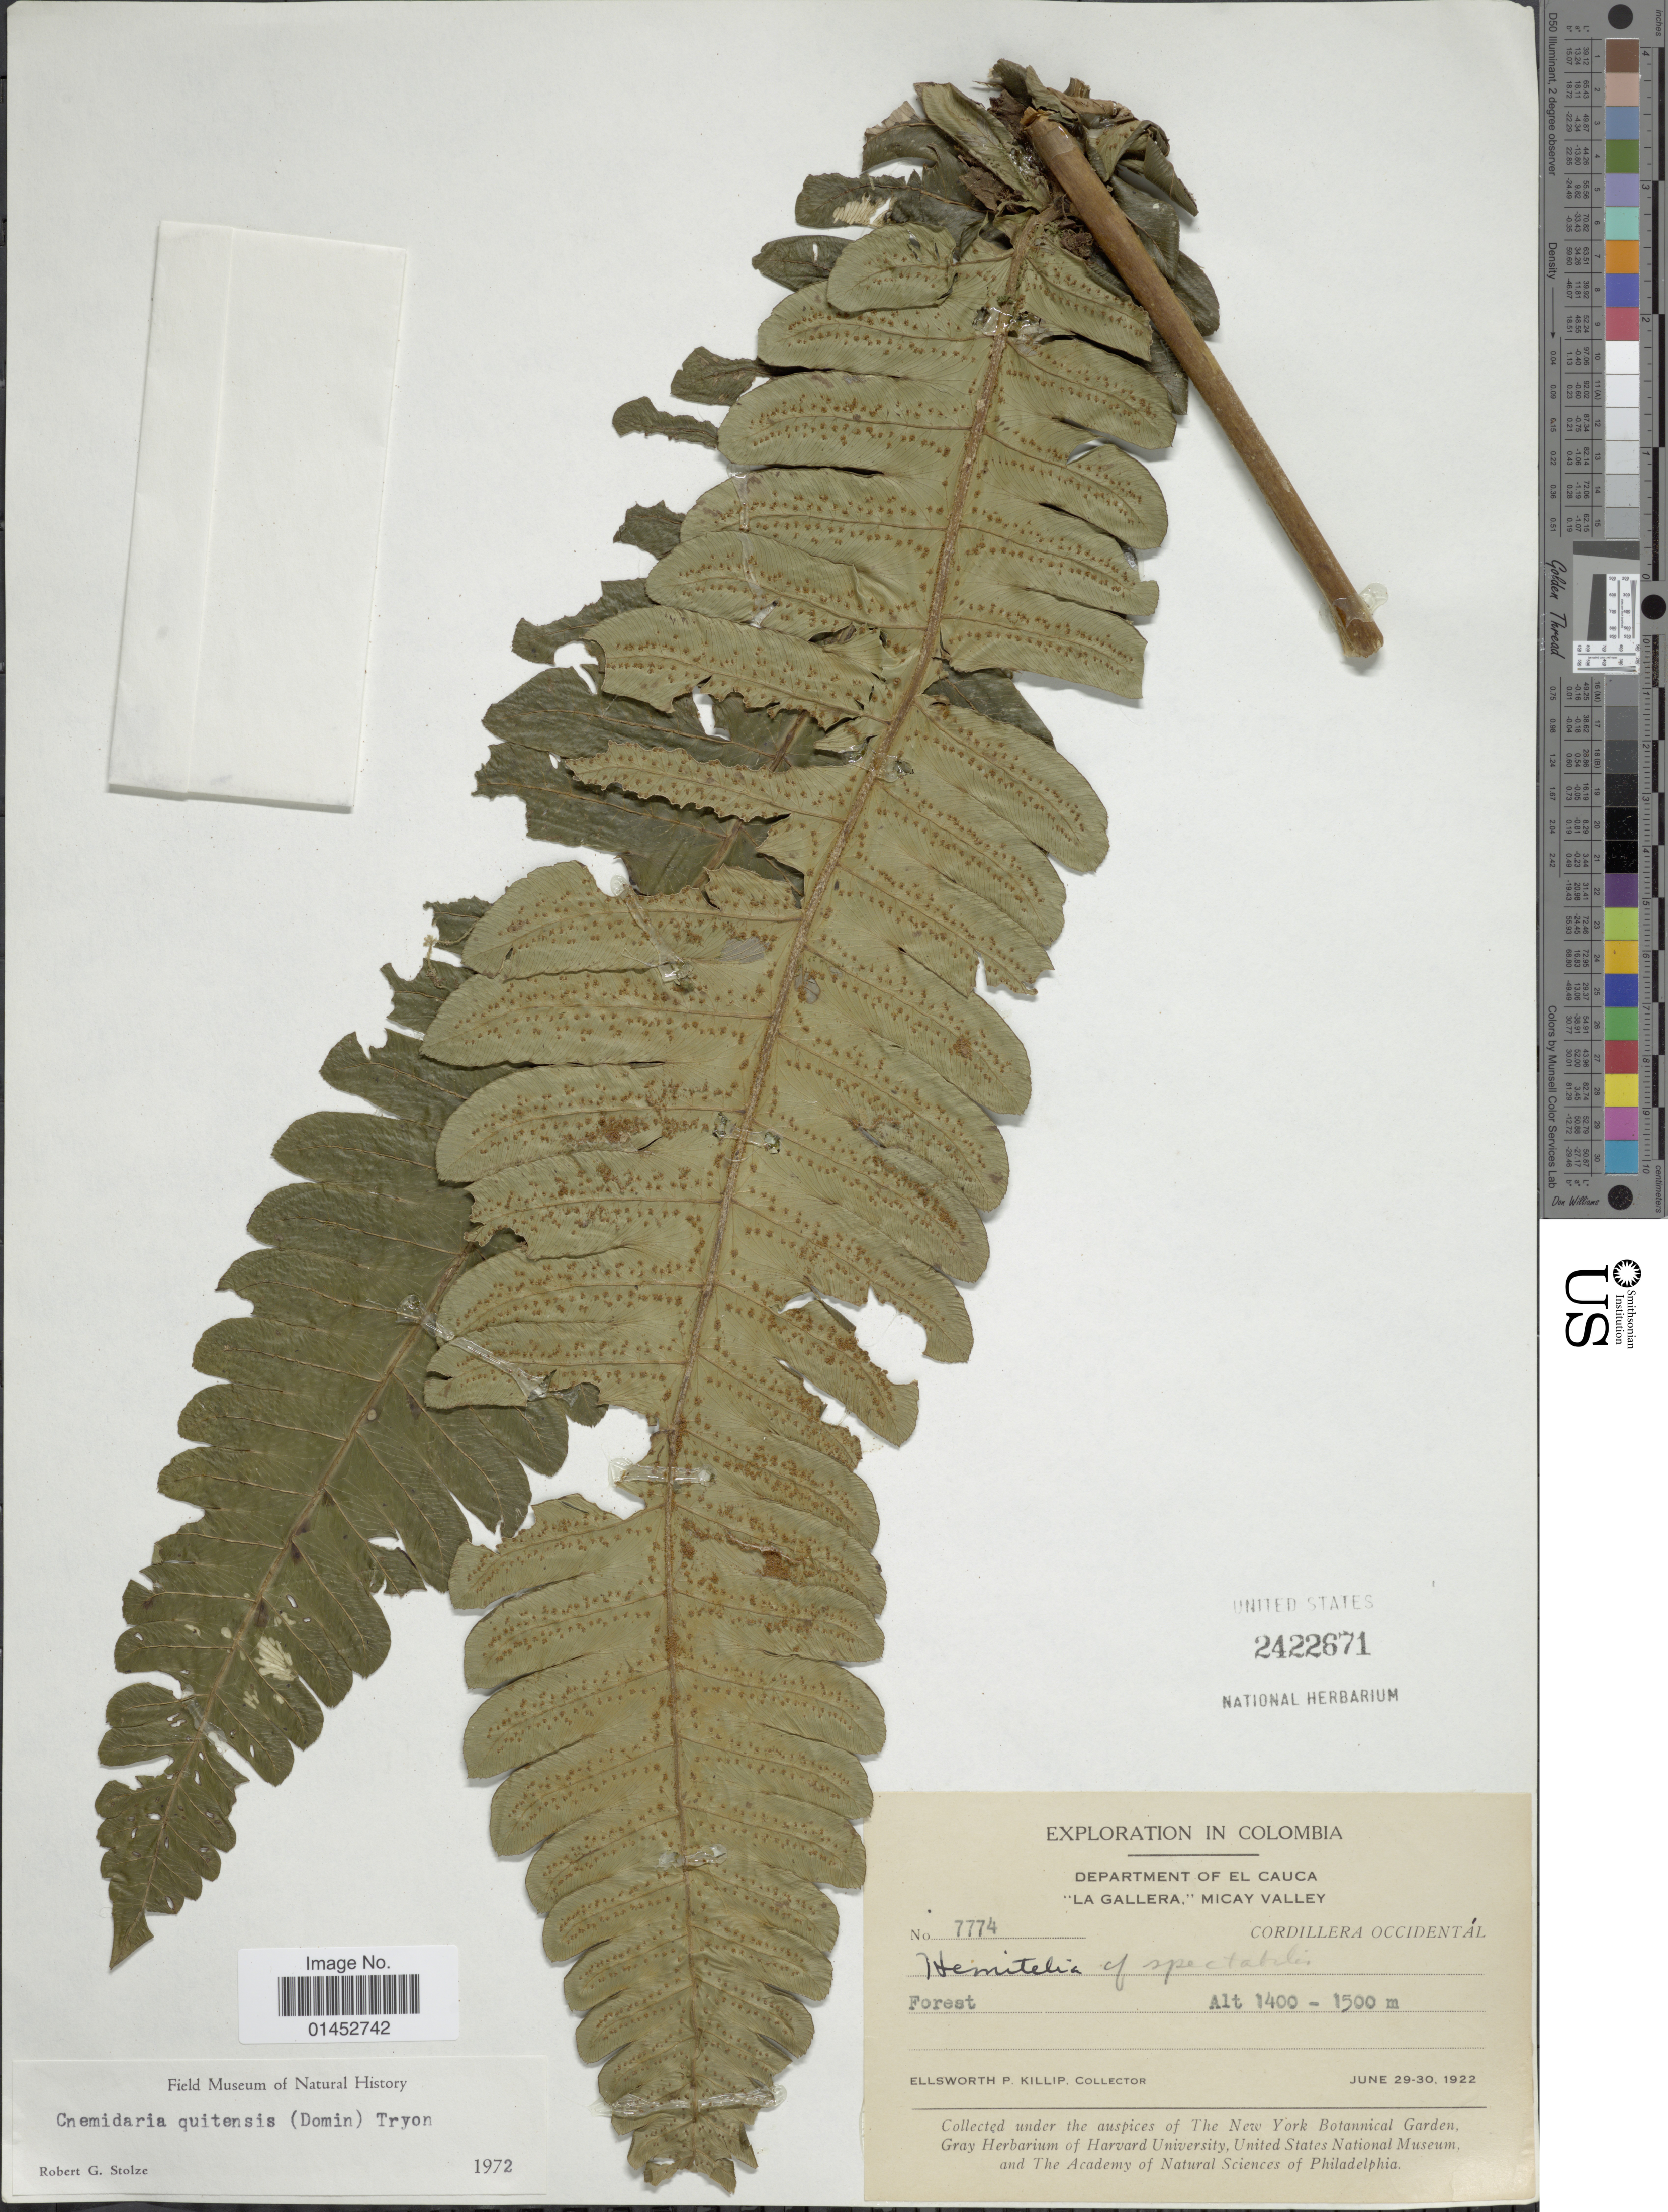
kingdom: Plantae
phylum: Tracheophyta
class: Polypodiopsida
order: Cyatheales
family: Cyatheaceae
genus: Cyathea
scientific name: Cyathea quitensis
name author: C. Chr.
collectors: E. P. Killip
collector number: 7774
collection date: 1922-06-29/1922-06-30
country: Colombia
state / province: Cauca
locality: Department El Cauca 'La Gallera,' Micay Valley, Cordillera Occidental, Forest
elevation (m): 1400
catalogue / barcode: US 2422671